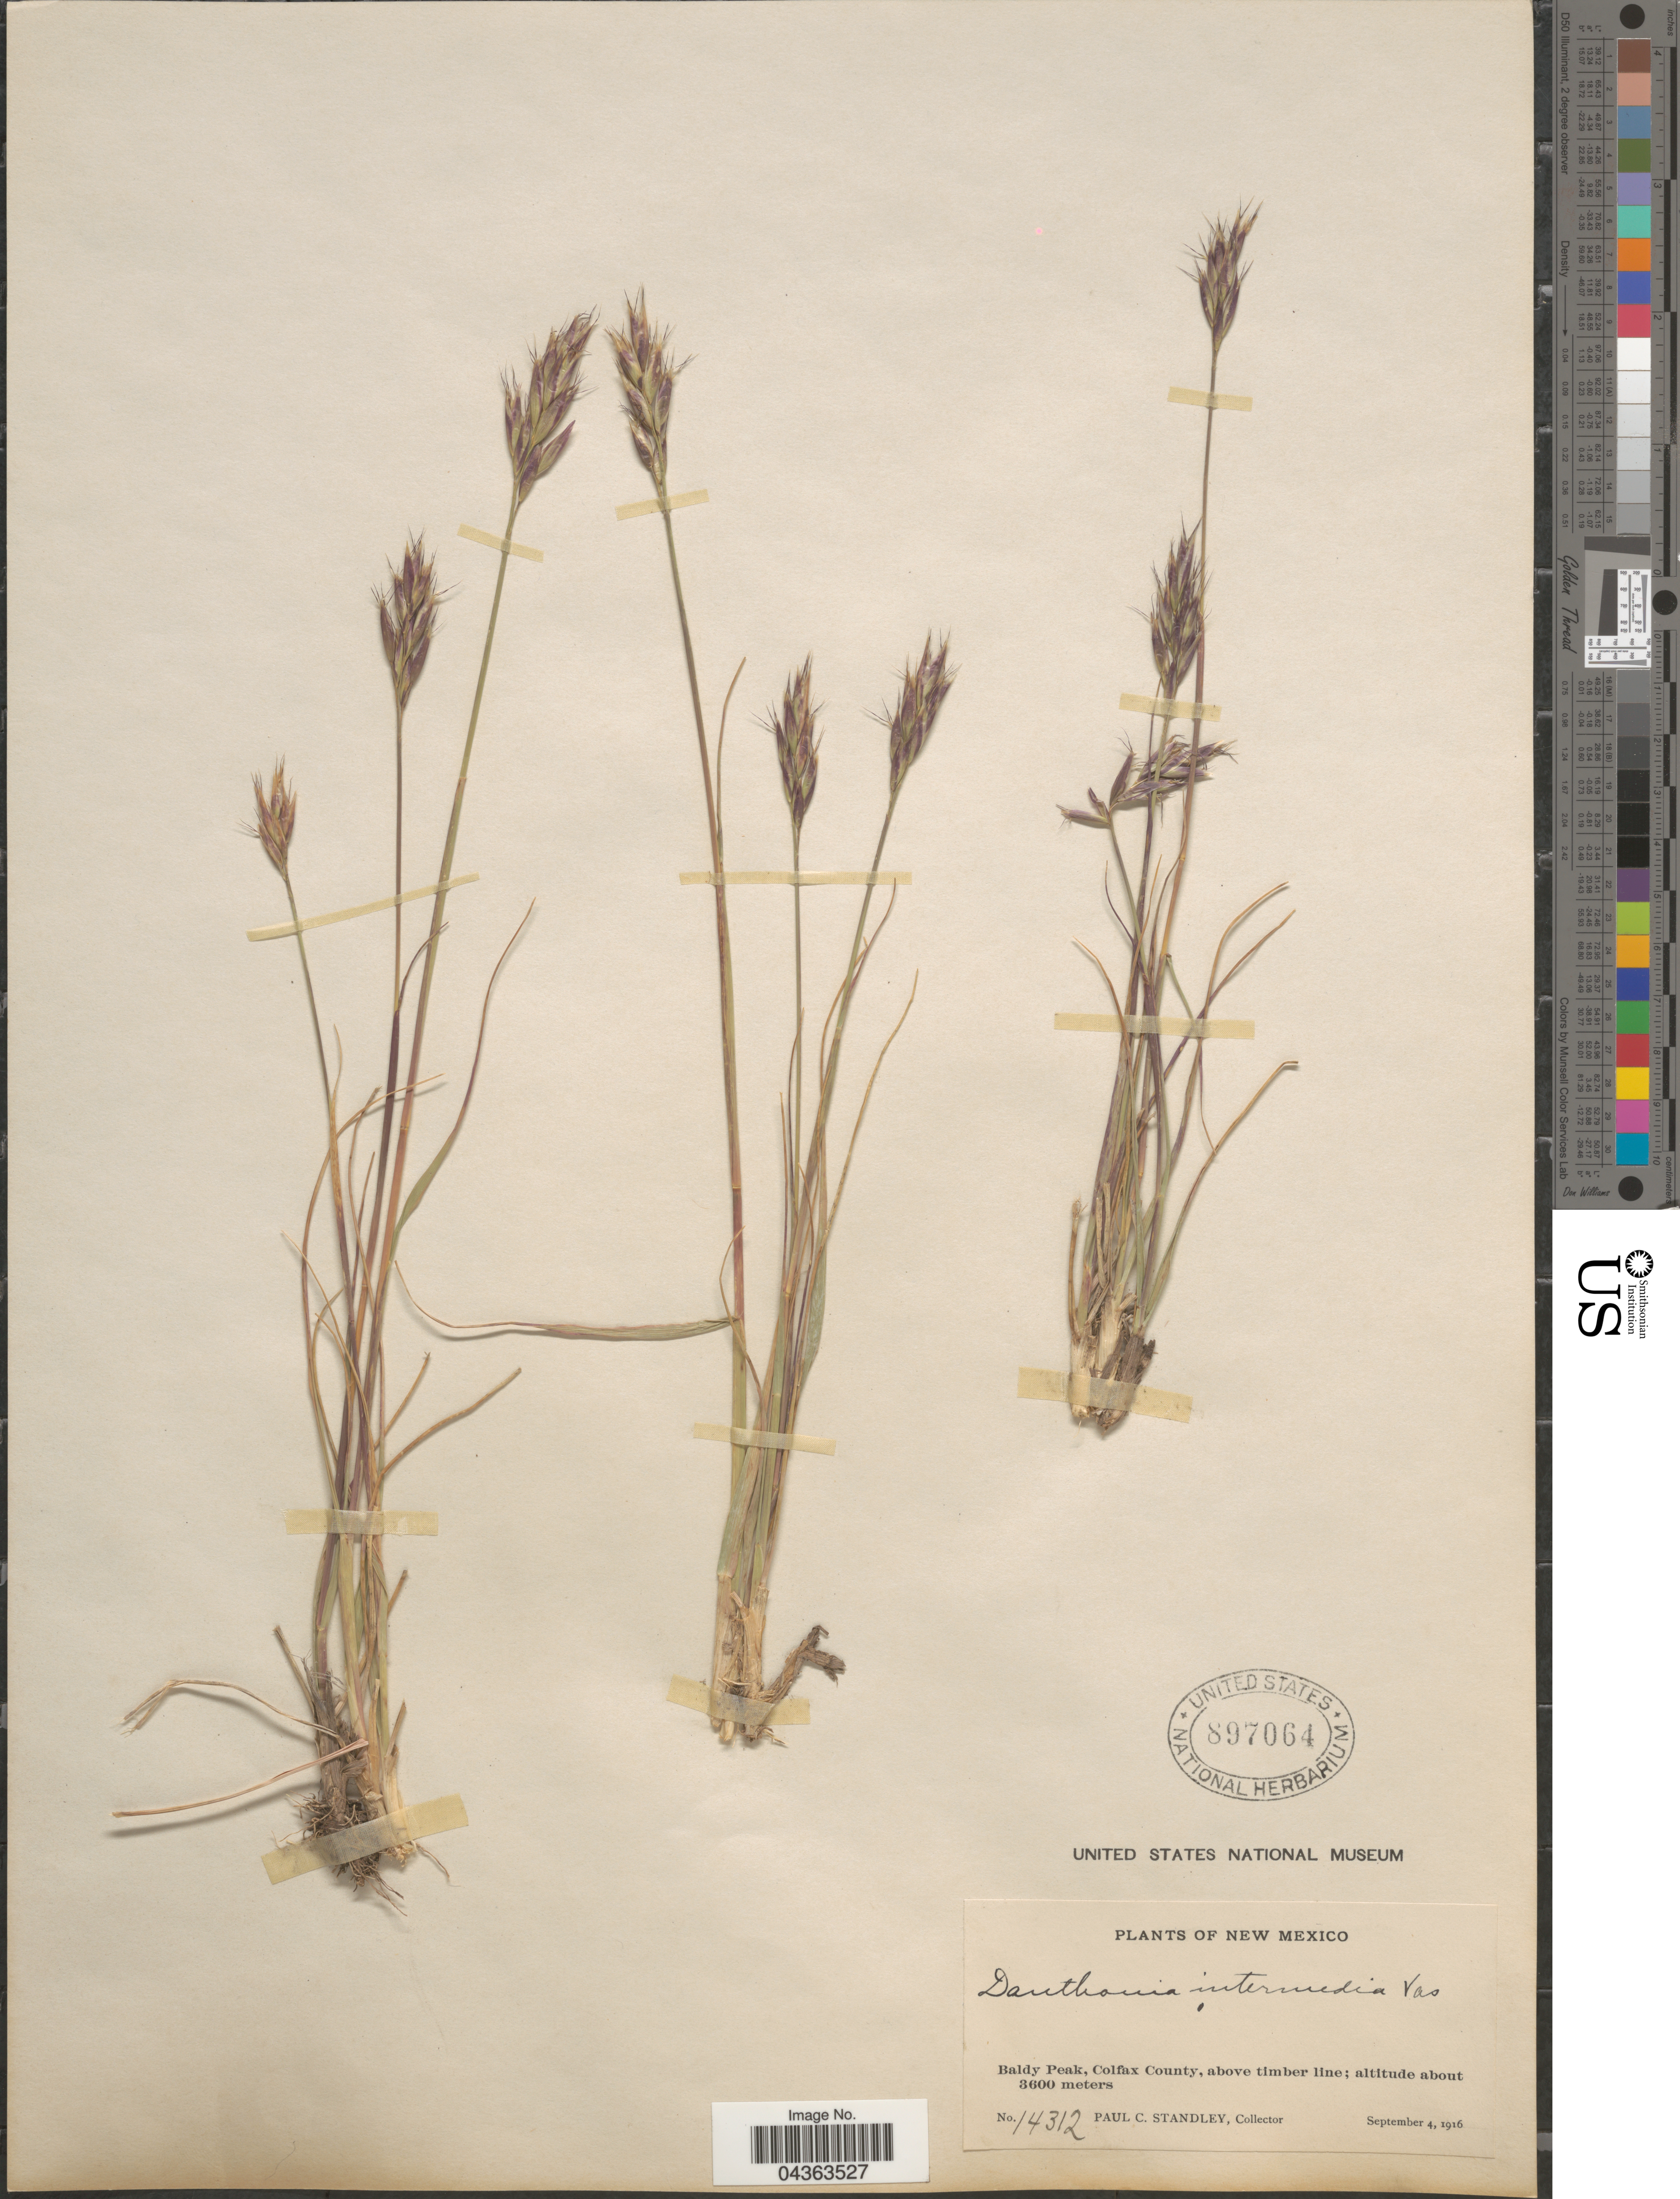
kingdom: Plantae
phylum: Tracheophyta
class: Liliopsida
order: Poales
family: Poaceae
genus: Danthonia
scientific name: Danthonia intermedia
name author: Vasey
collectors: P. C. Standley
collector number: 14312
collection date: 1916-09-04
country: United States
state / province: New Mexico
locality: Baldy Peak, Colfax County, above timber line.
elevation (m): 3600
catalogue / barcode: US 897064